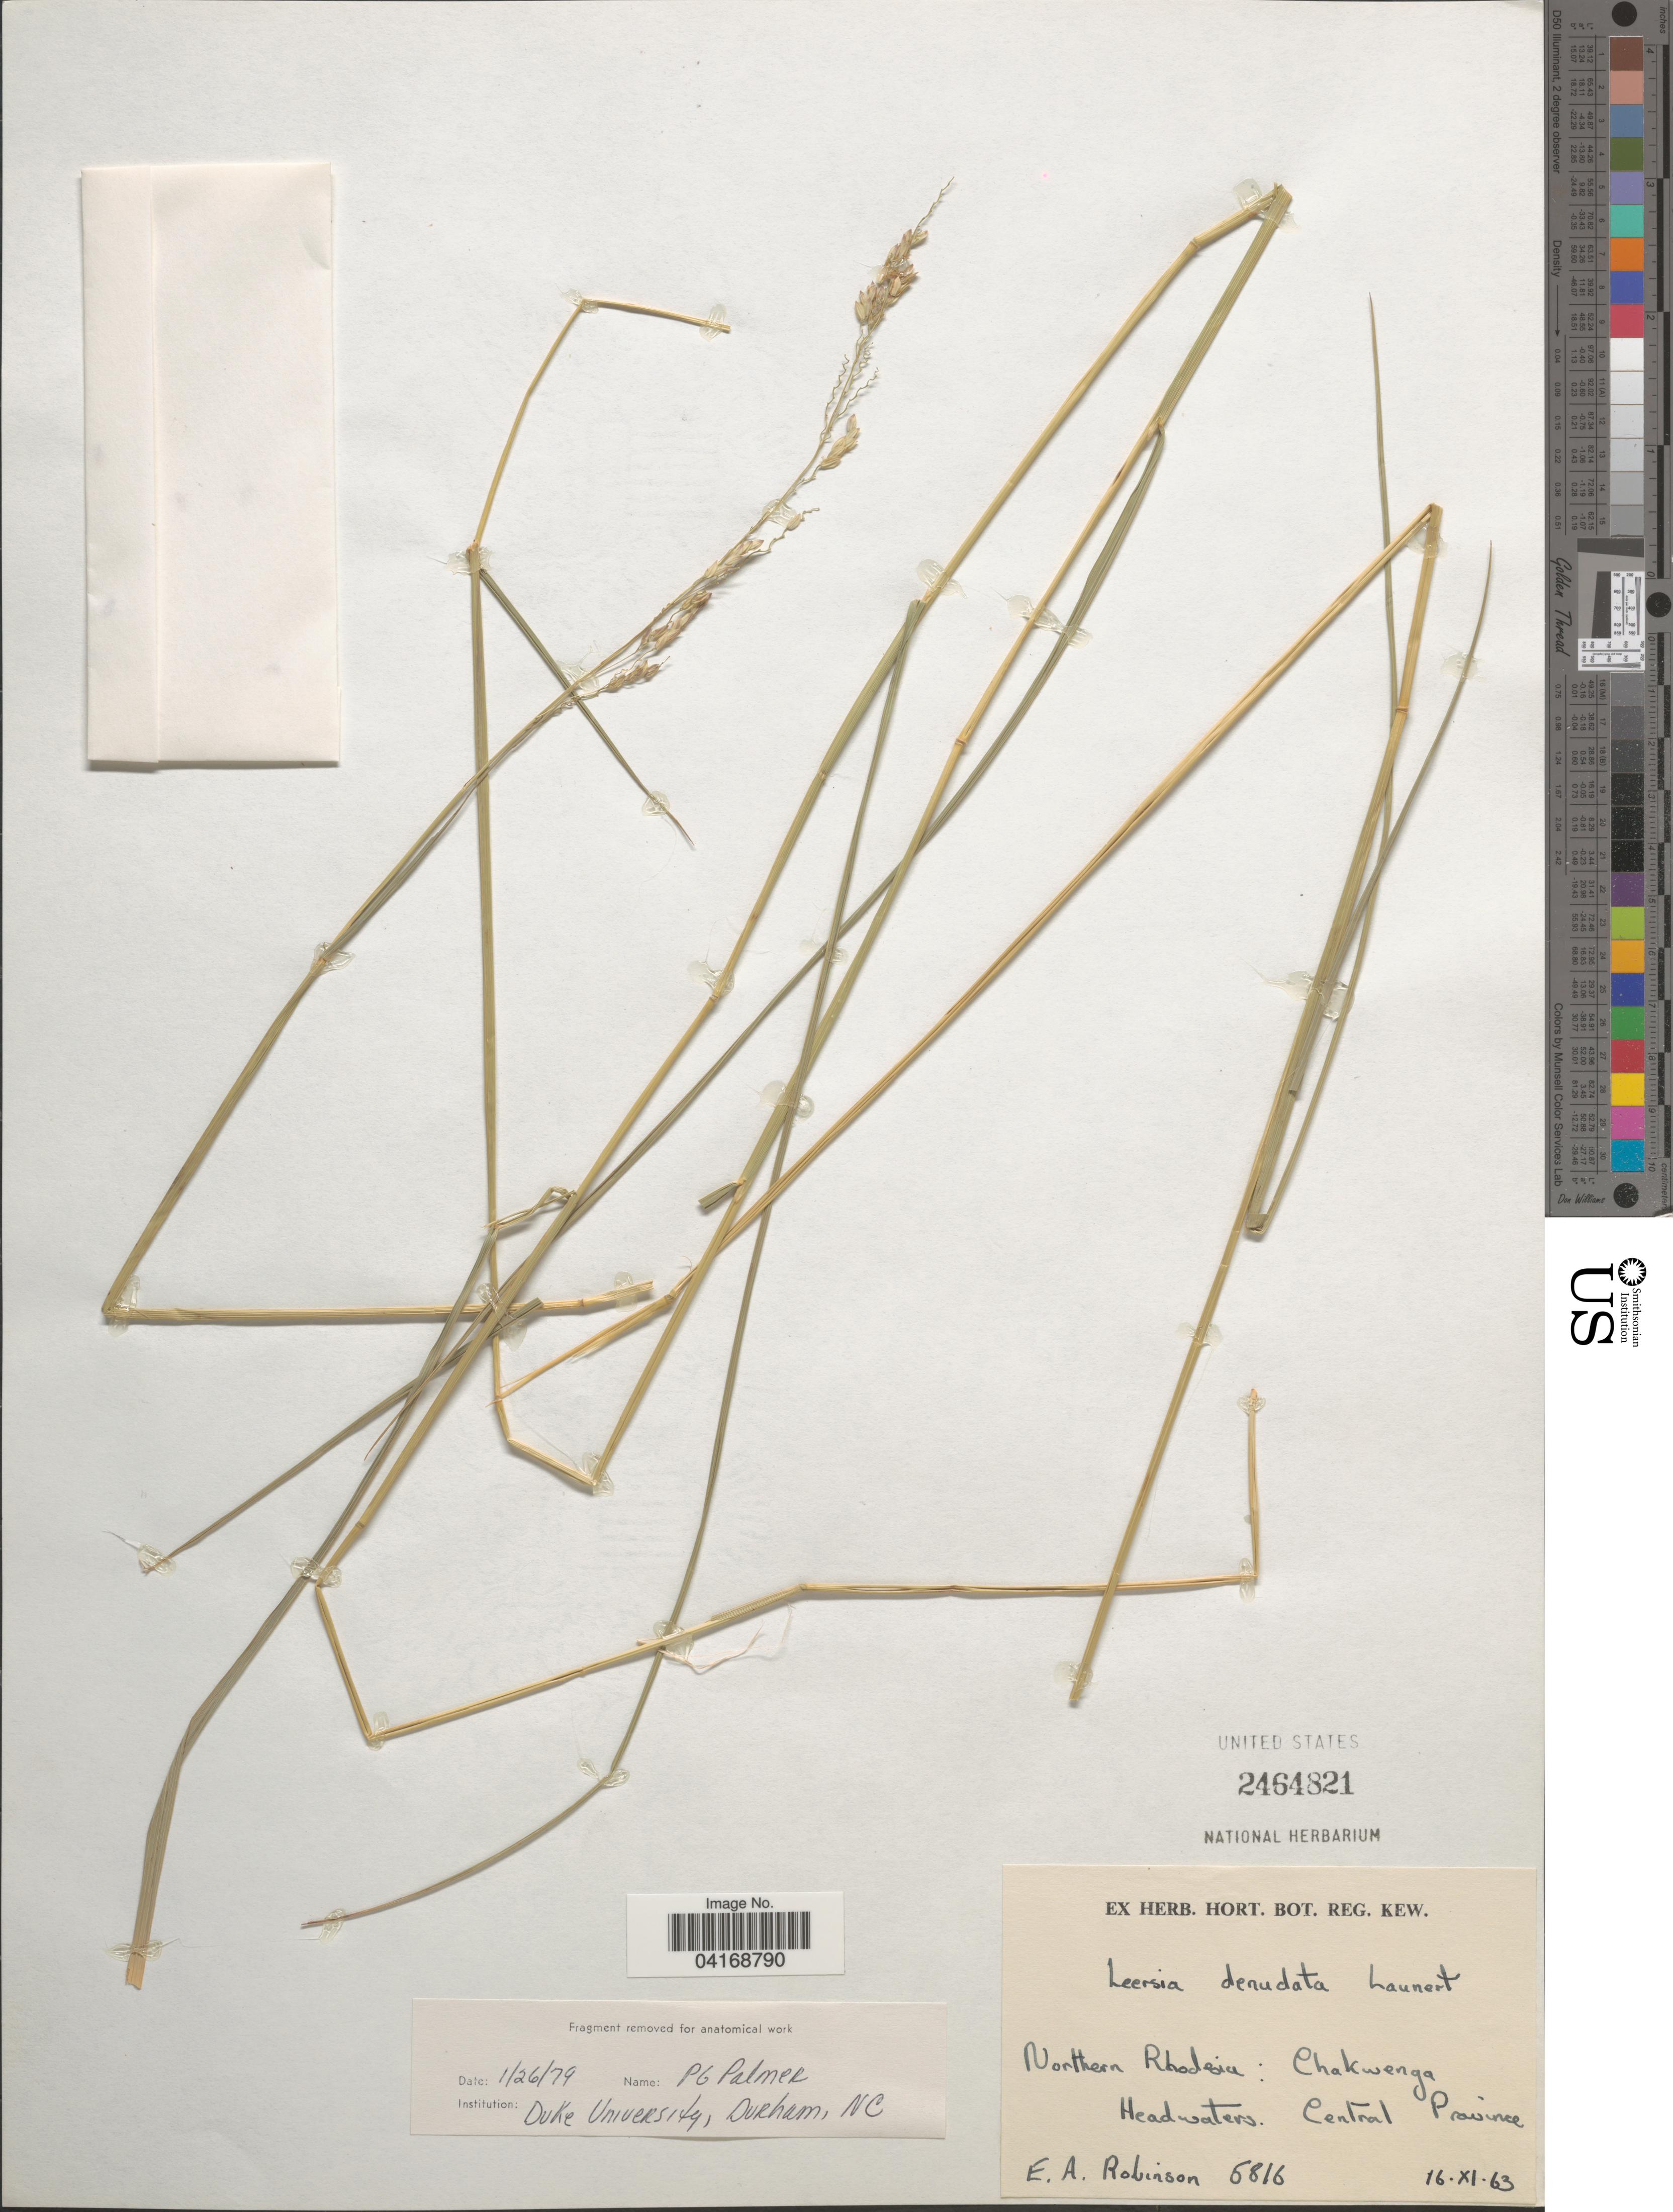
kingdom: Plantae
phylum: Tracheophyta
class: Liliopsida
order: Poales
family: Poaceae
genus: Leersia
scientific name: Leersia denudata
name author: Launert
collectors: E. A. Robinson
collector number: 5816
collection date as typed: Transcribed d/m/y: 16/11/63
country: Zambia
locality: Northern Rhodesia; Chakwenga Headwaters. Central Province.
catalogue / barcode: US 2464821